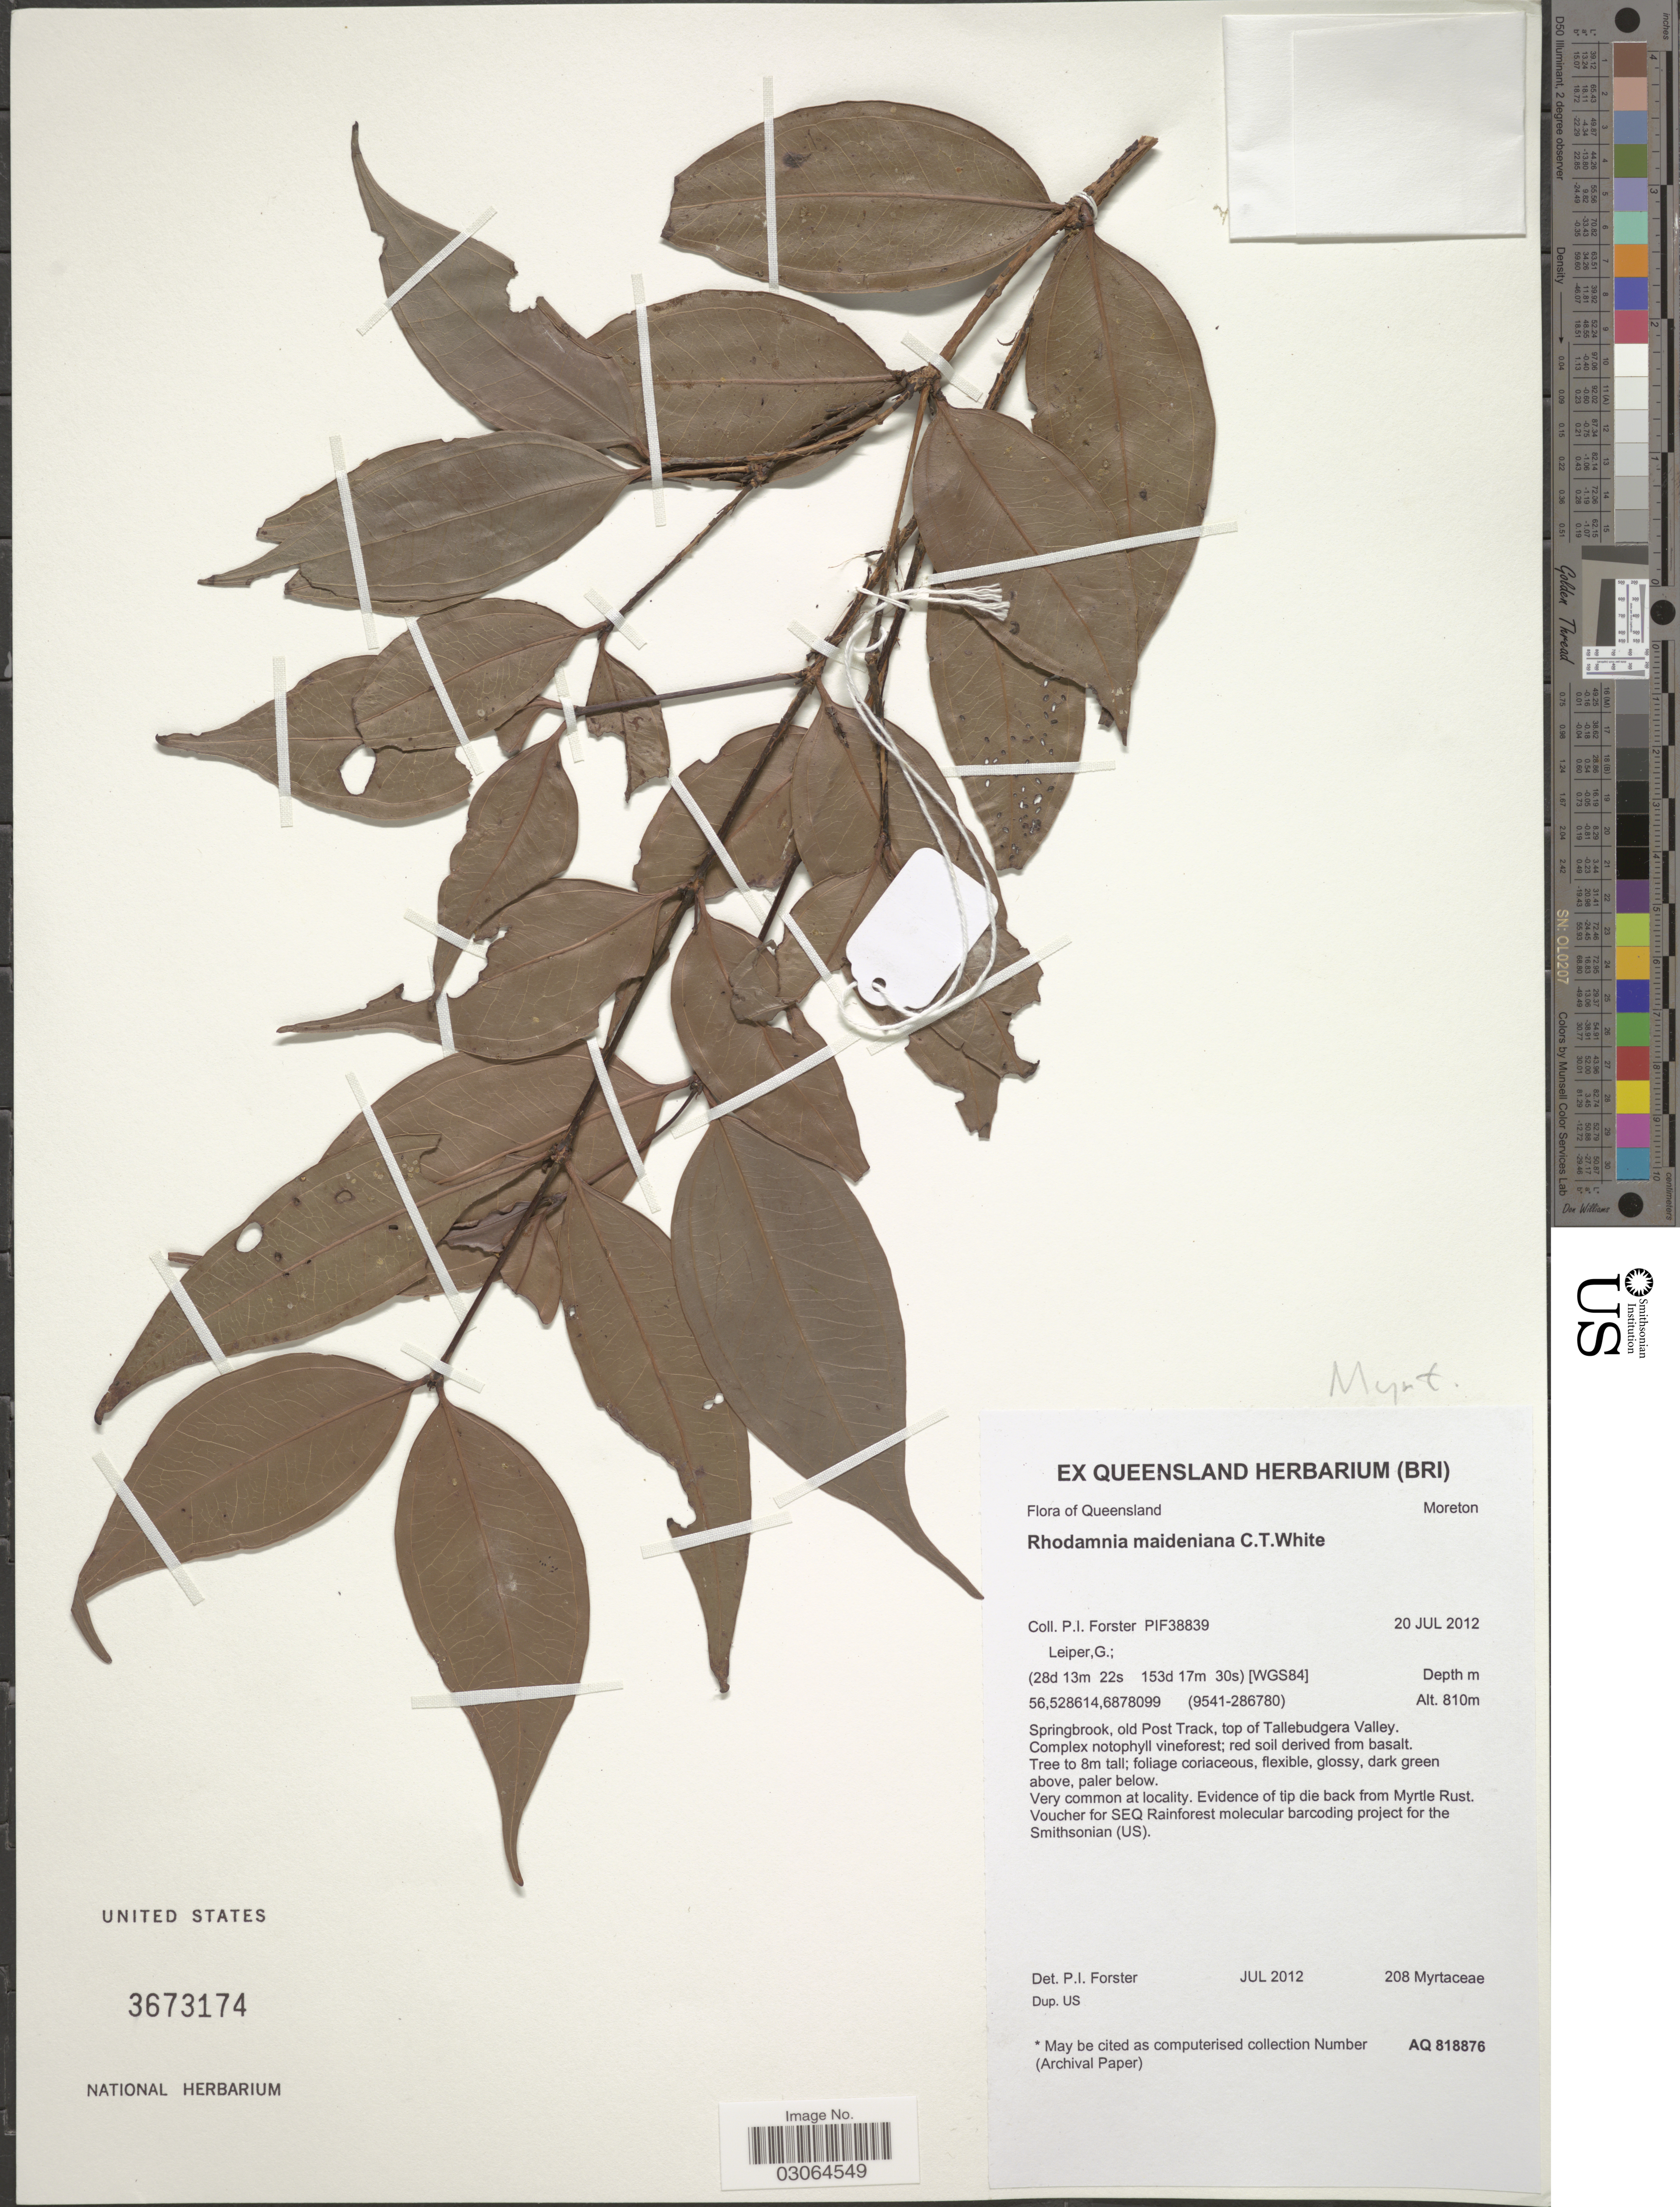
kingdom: Plantae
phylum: Tracheophyta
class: Magnoliopsida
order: Myrtales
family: Myrtaceae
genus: Rhodamnia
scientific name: Rhodamnia maideniana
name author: C.T. White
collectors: P. Forster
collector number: PIF38839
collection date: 2012-07-20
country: Australia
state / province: Queensland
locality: Moreton, Springbrook, old Post Track, top of Tallebudgera Valley.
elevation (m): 810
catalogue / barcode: US 3673174